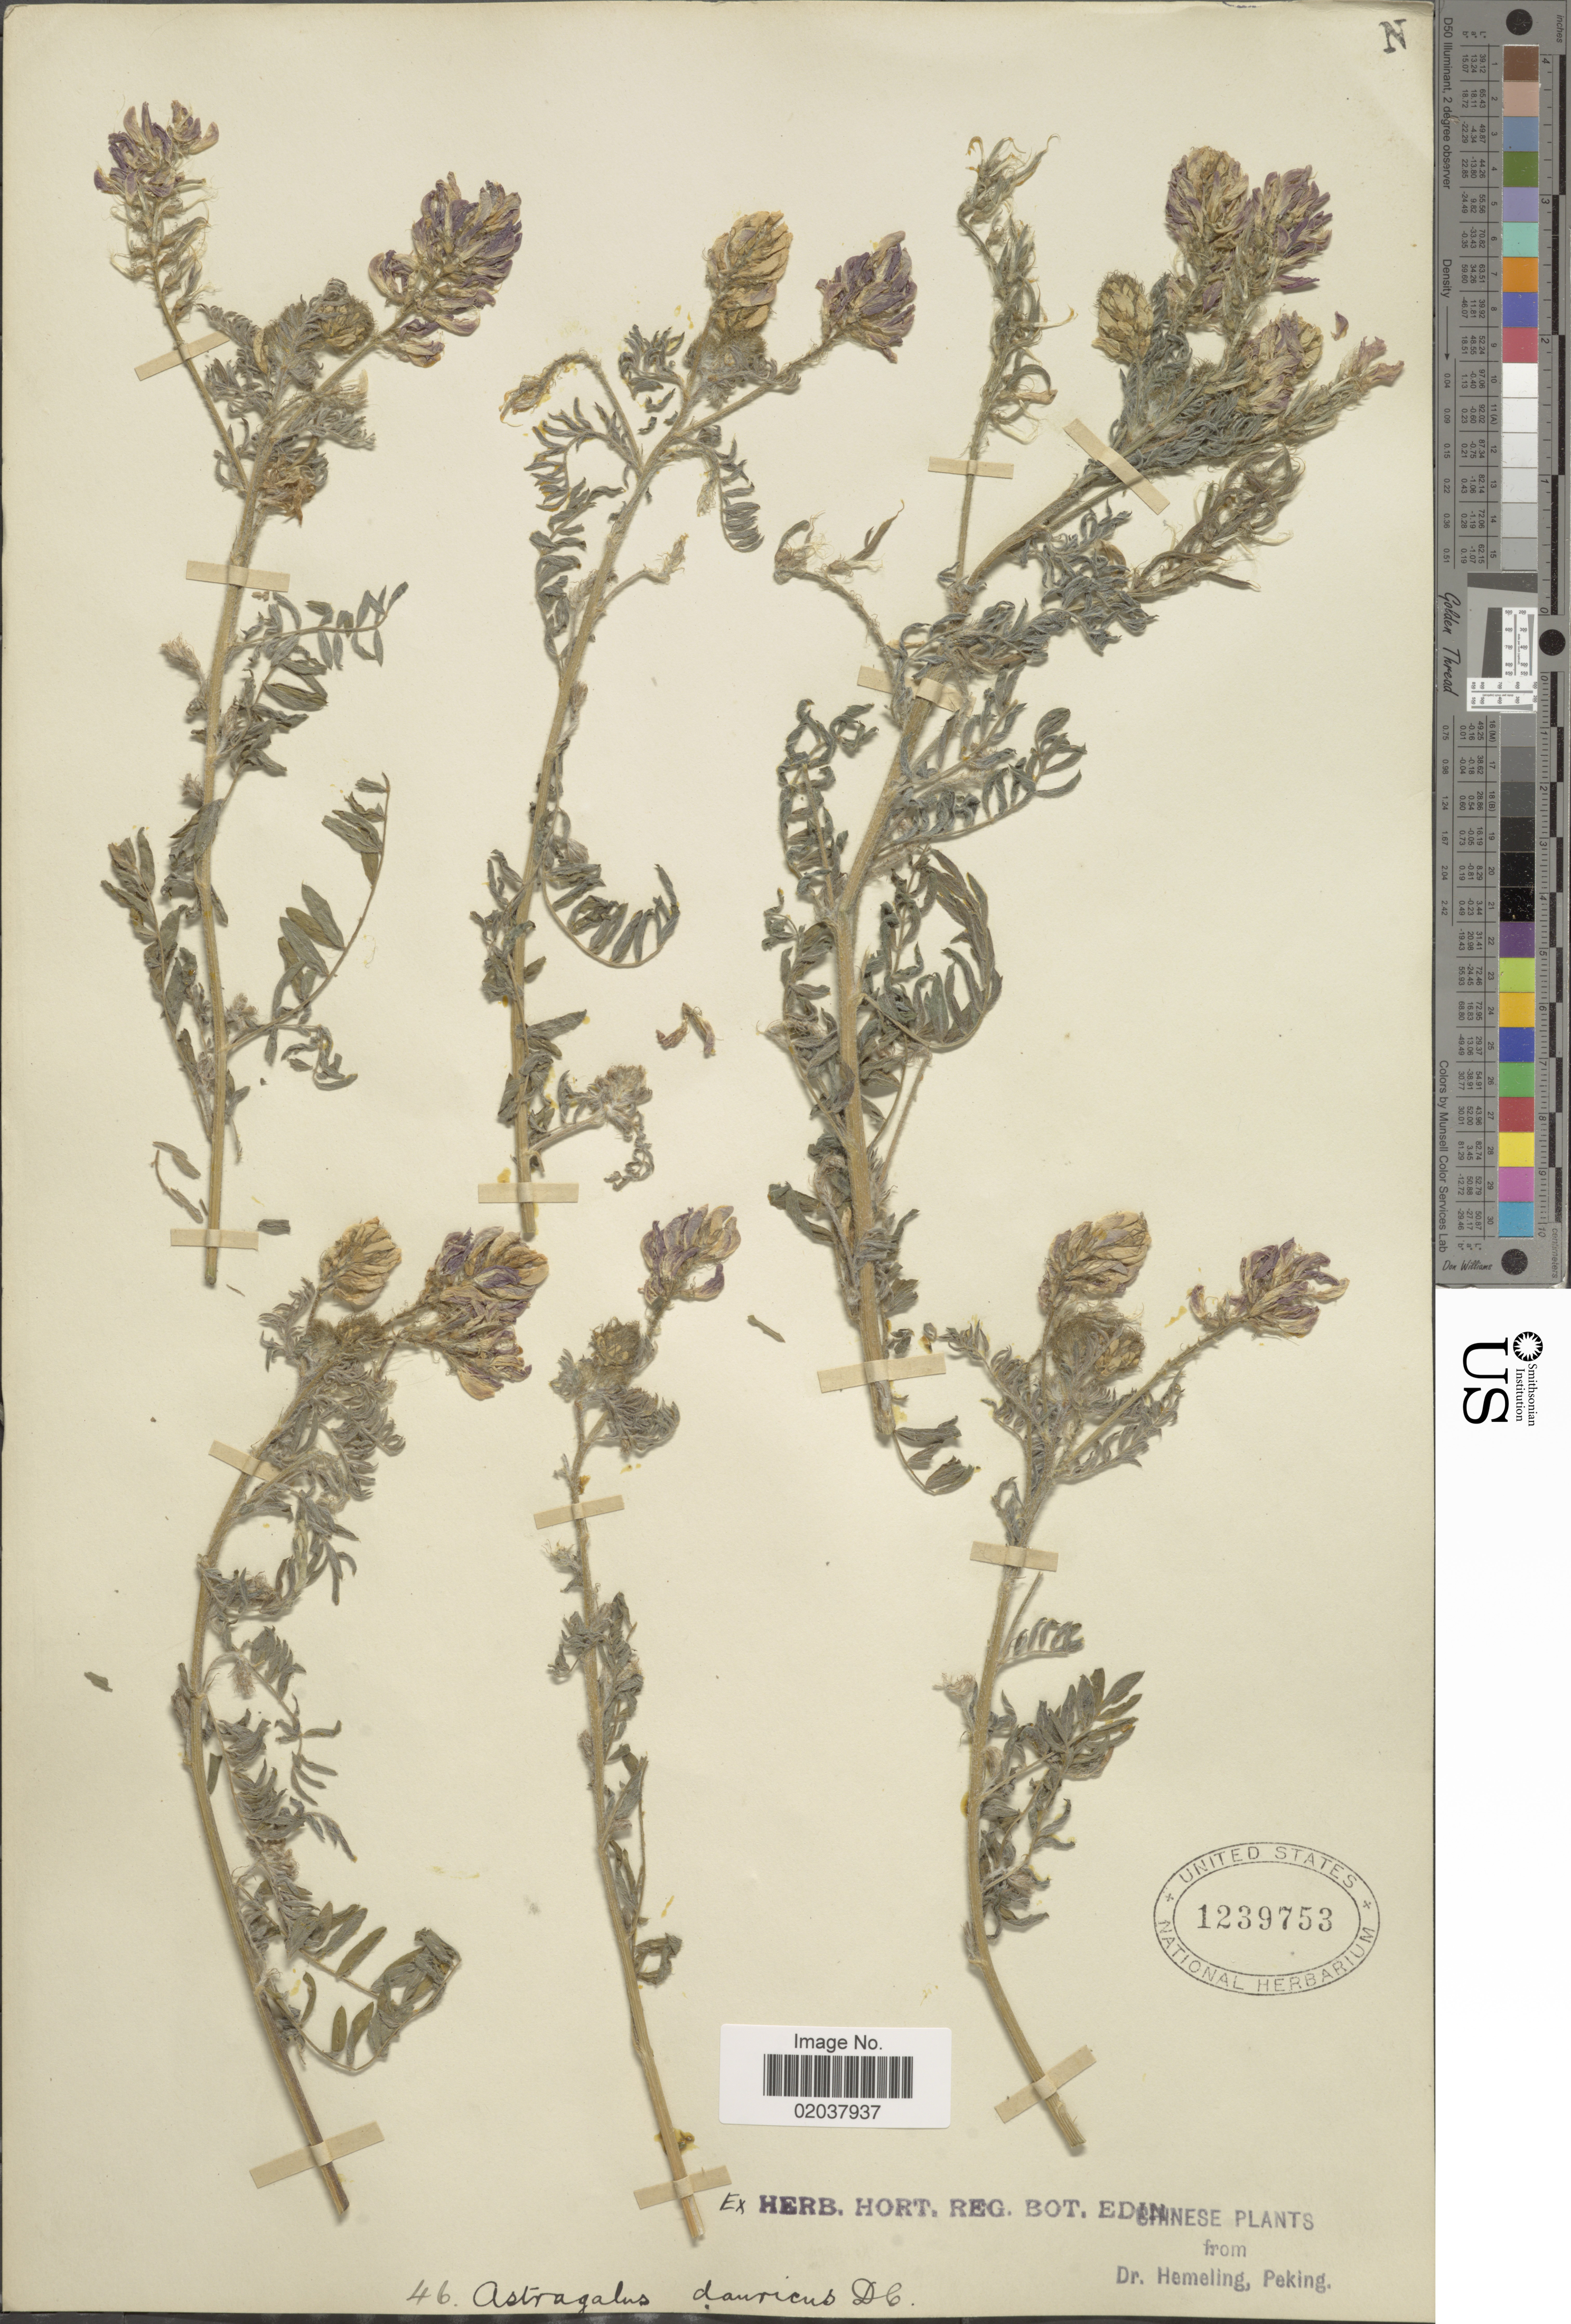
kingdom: Plantae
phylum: Tracheophyta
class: Magnoliopsida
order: Fabales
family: Fabaceae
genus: Astragalus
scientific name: Astragalus dahuricus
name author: (Pall.) DC.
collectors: -. Hemeling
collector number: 46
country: China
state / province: Beijing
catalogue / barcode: US 1239753